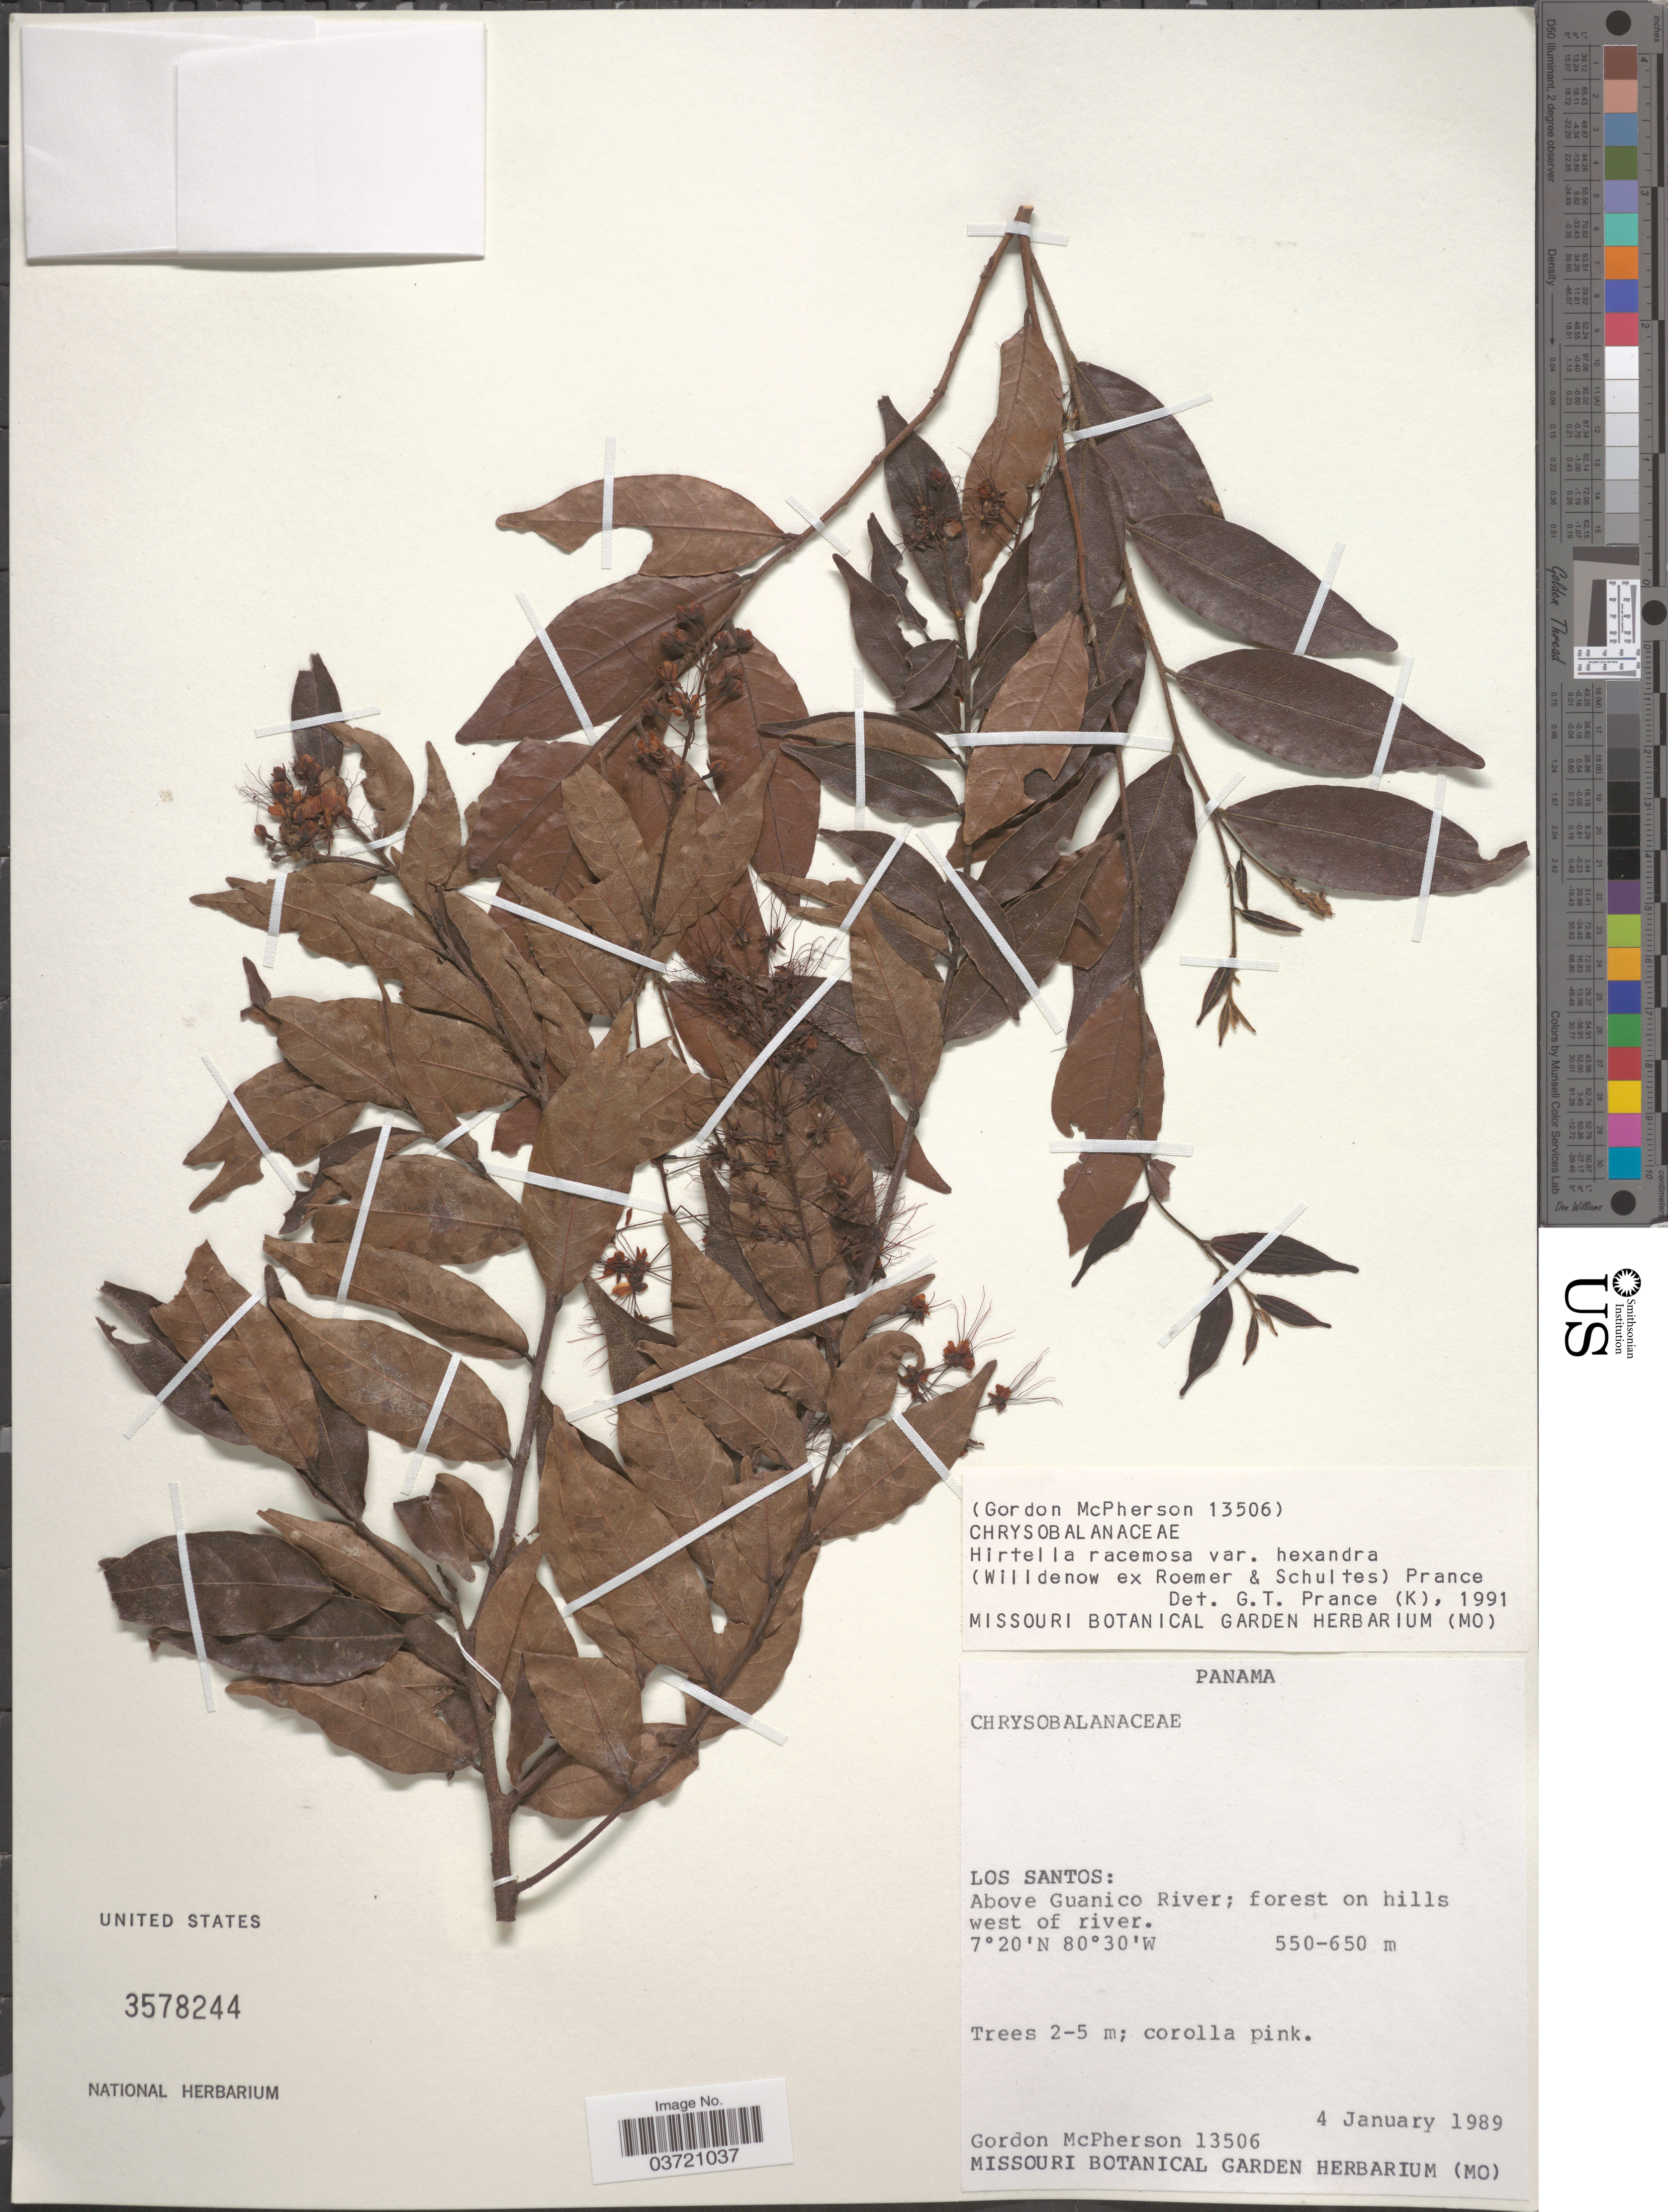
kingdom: Plantae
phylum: Tracheophyta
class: Magnoliopsida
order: Malpighiales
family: Chrysobalanaceae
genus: Hirtella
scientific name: Hirtella racemosa var. hexandra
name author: (Willd. ex Roem. & Schult.) Prance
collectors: G. D. McPherson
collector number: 13506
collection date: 1989-01-04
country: Panama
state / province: Los Santos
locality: Above Guanico River; forest on hills west of river.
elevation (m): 550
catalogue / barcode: US 3578244